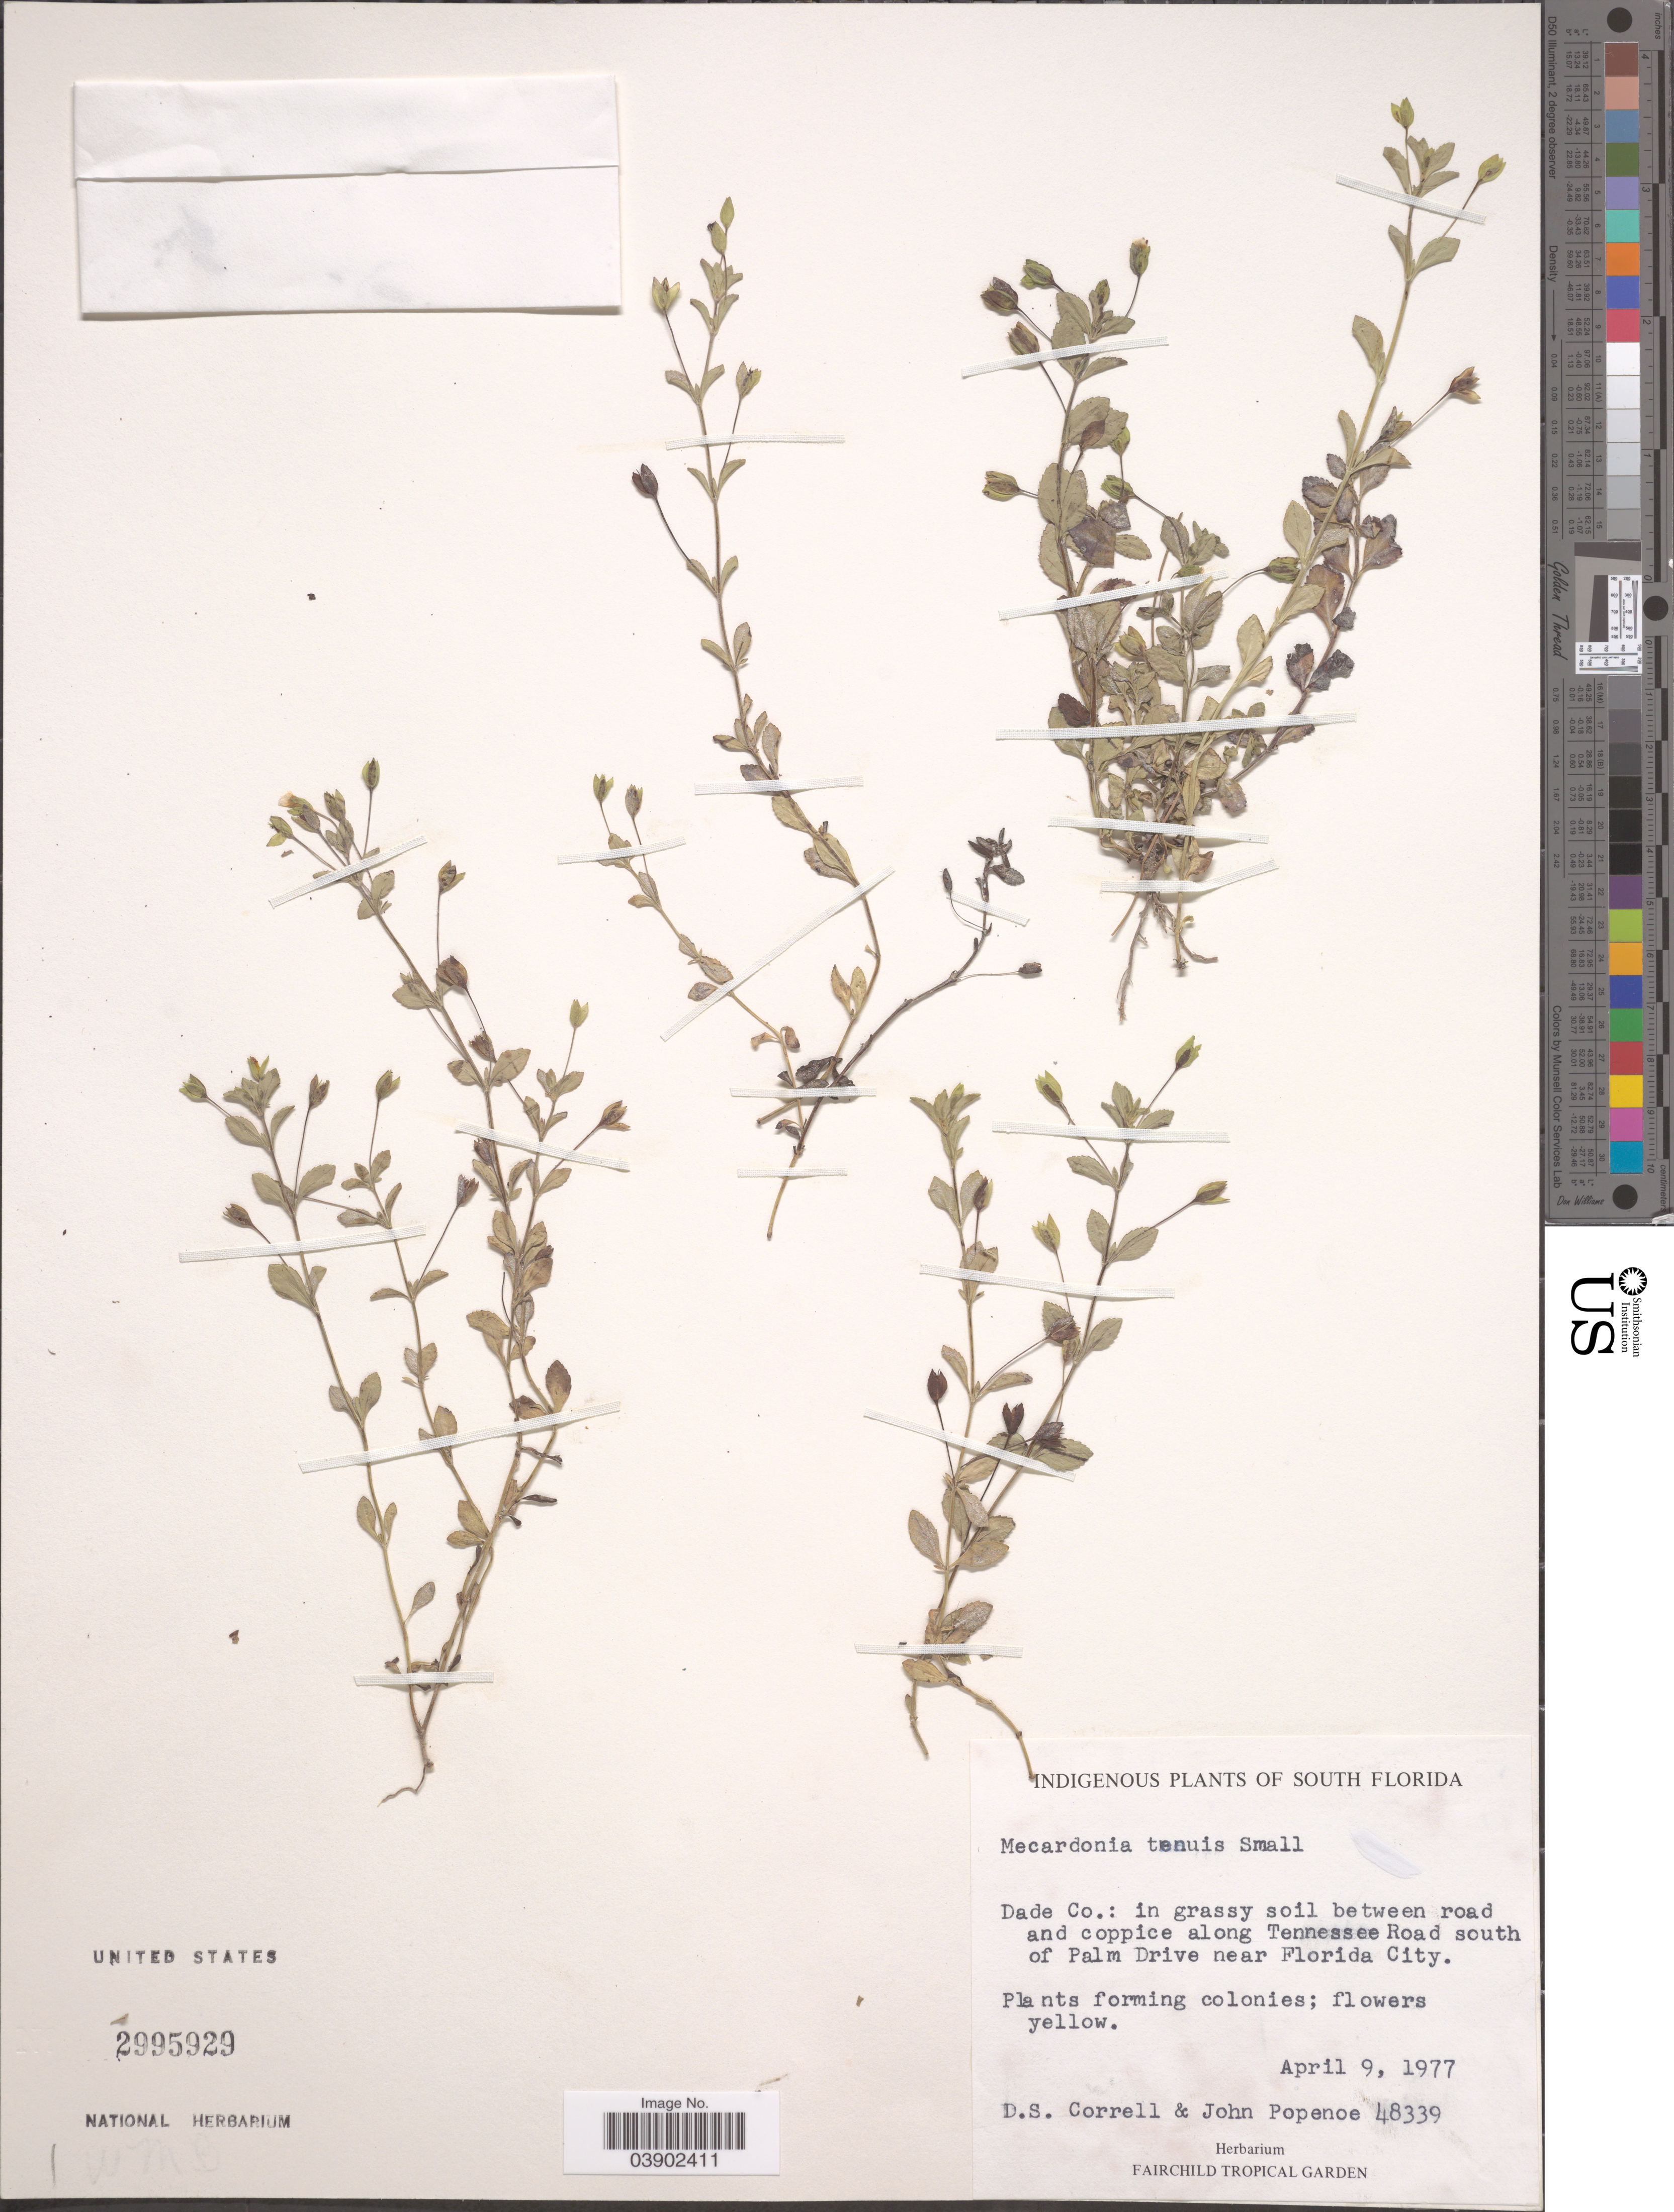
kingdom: Plantae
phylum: Tracheophyta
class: Magnoliopsida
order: Lamiales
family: Plantaginaceae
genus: Mecardonia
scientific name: Mecardonia tenuis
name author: Small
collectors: D. S. Correll & J. Popenoe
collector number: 48339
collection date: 1977-04-09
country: United States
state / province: Florida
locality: South Florida. Dade Co.: in grassy soil between road and coppice along Tennessee Road south of Palm Drive near Florida City.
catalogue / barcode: US 2995929